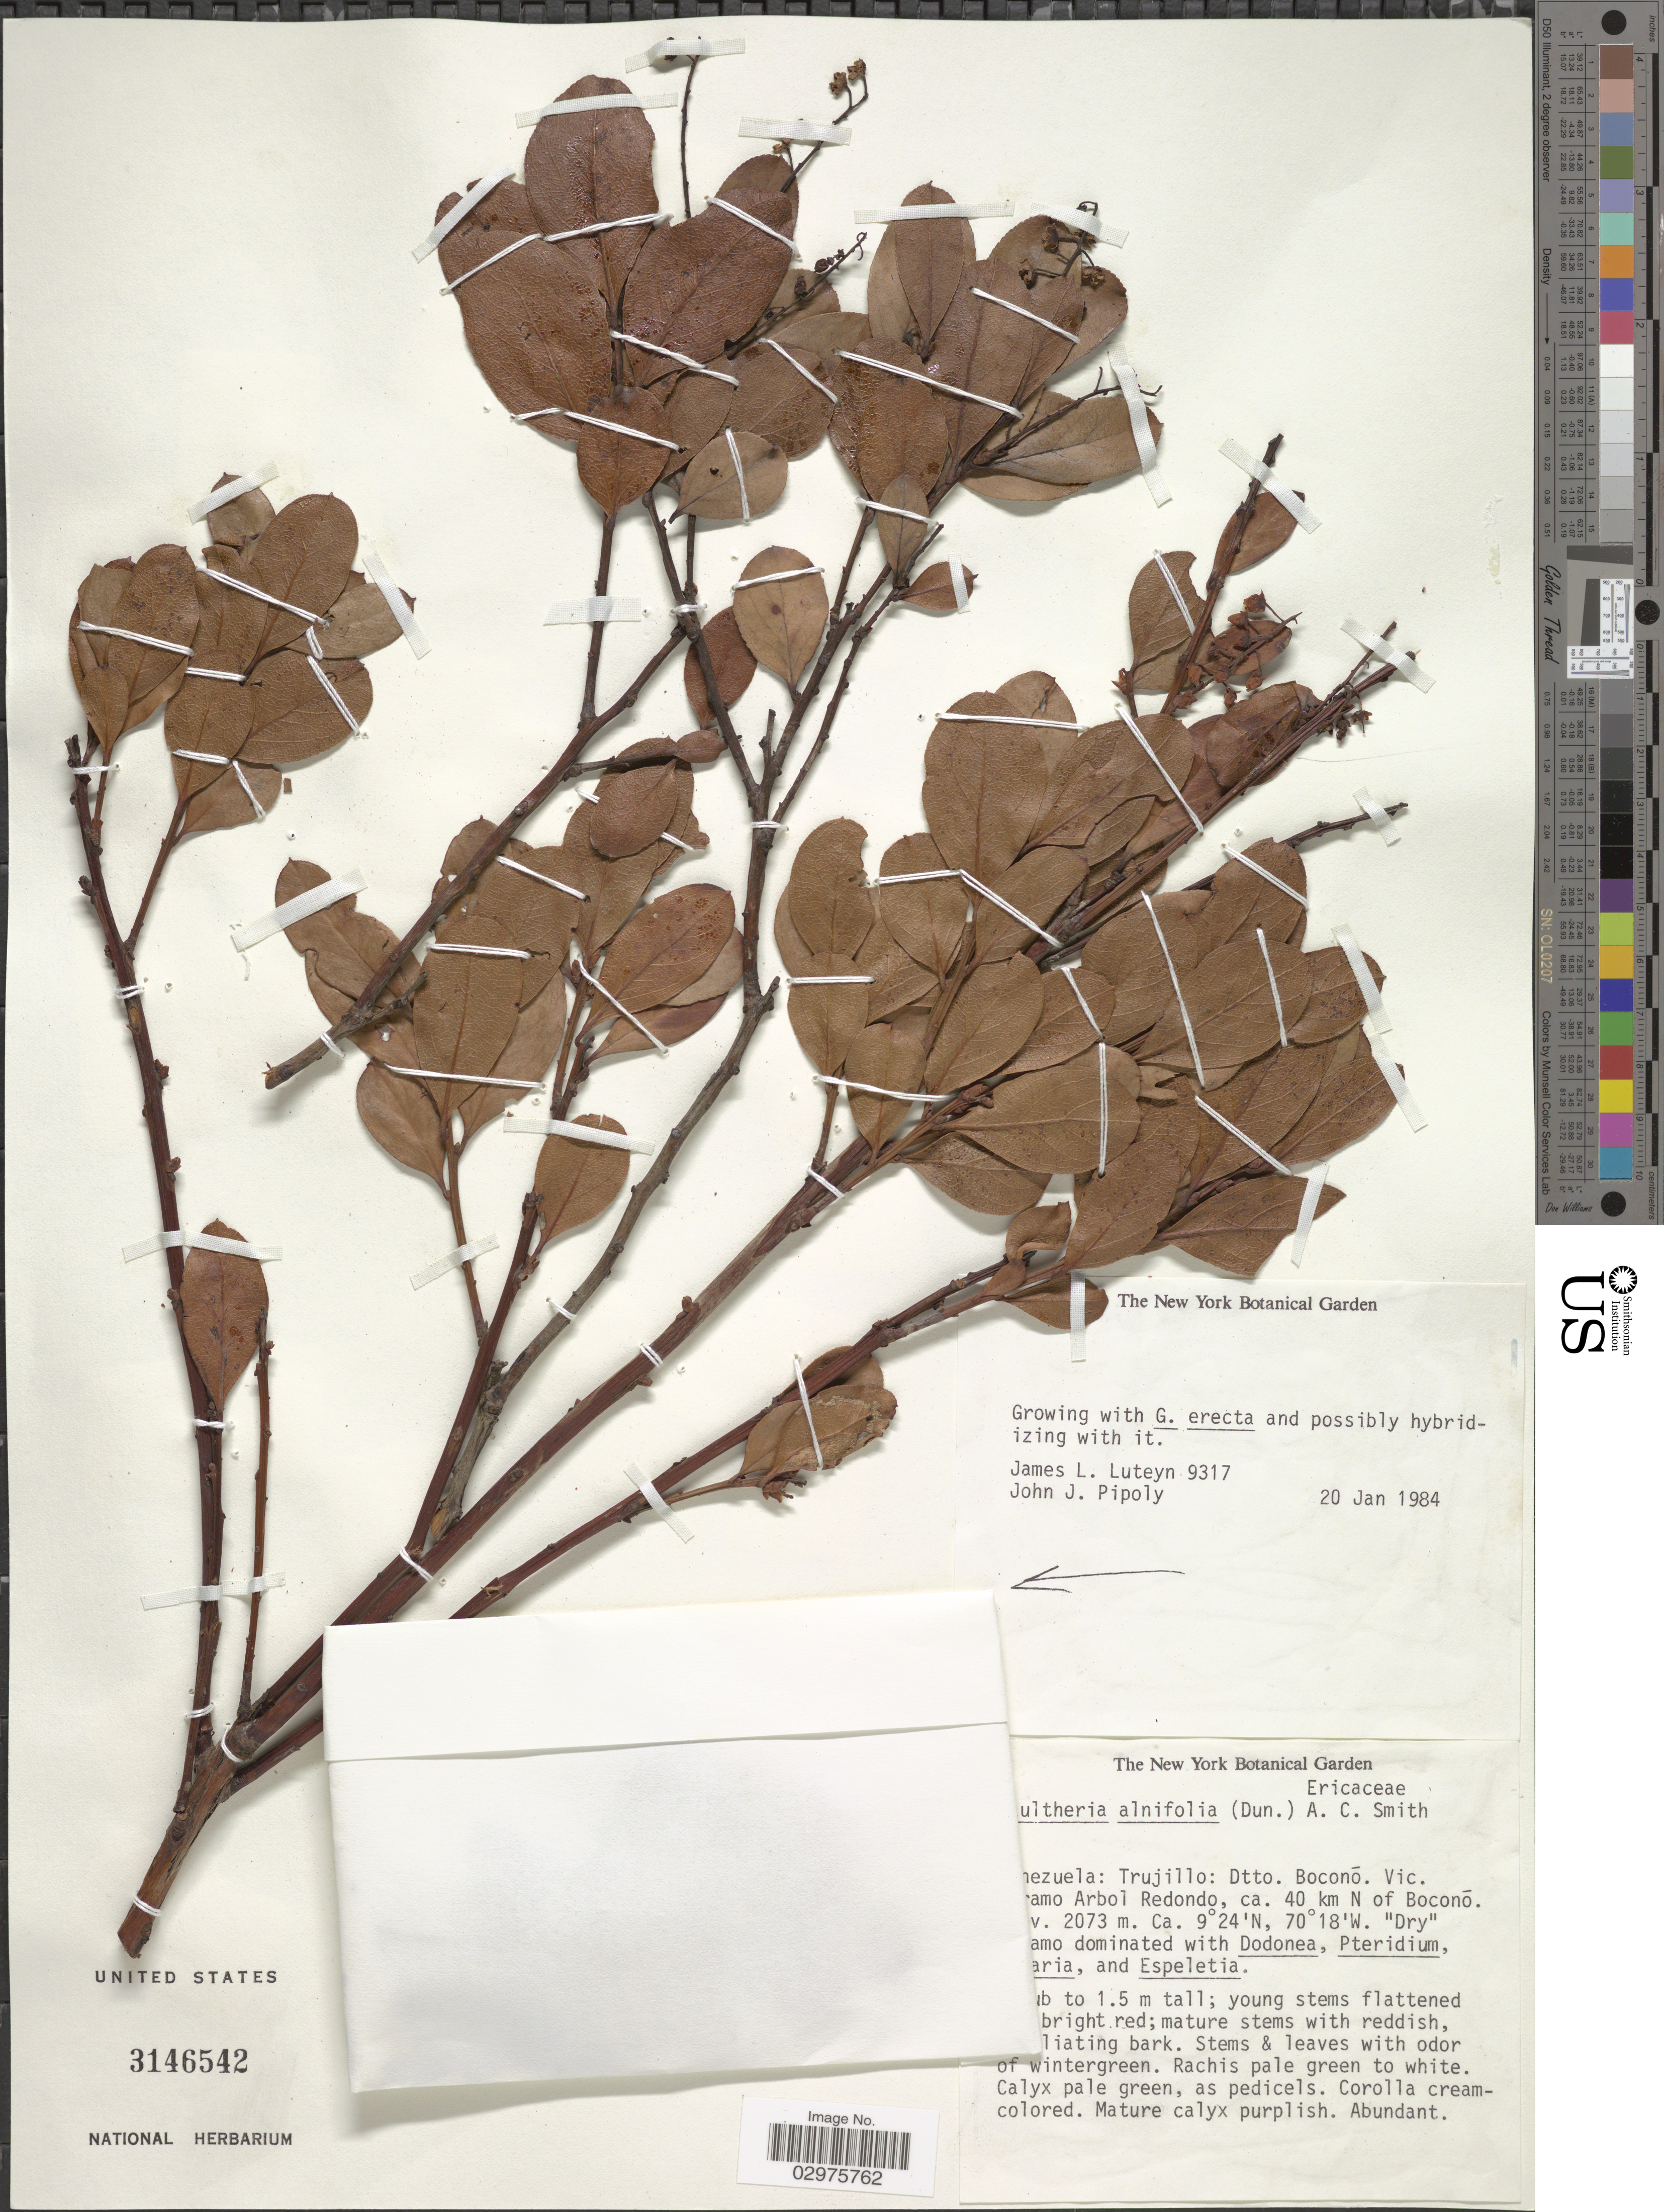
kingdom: Plantae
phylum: Tracheophyta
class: Magnoliopsida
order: Ericales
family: Ericaceae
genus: Gaultheria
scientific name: Gaultheria alnifolia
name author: (Dunal) A.C. Sm.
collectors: J. L. Luteyn & J. J. Pipoly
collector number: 9317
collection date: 1984-01-20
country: Venezuela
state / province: Trujillo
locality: Dtto. Boconó. Vic. Paramo Arbol Redondo, ca. 40 km N of Boconó.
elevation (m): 2073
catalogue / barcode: US 3146542